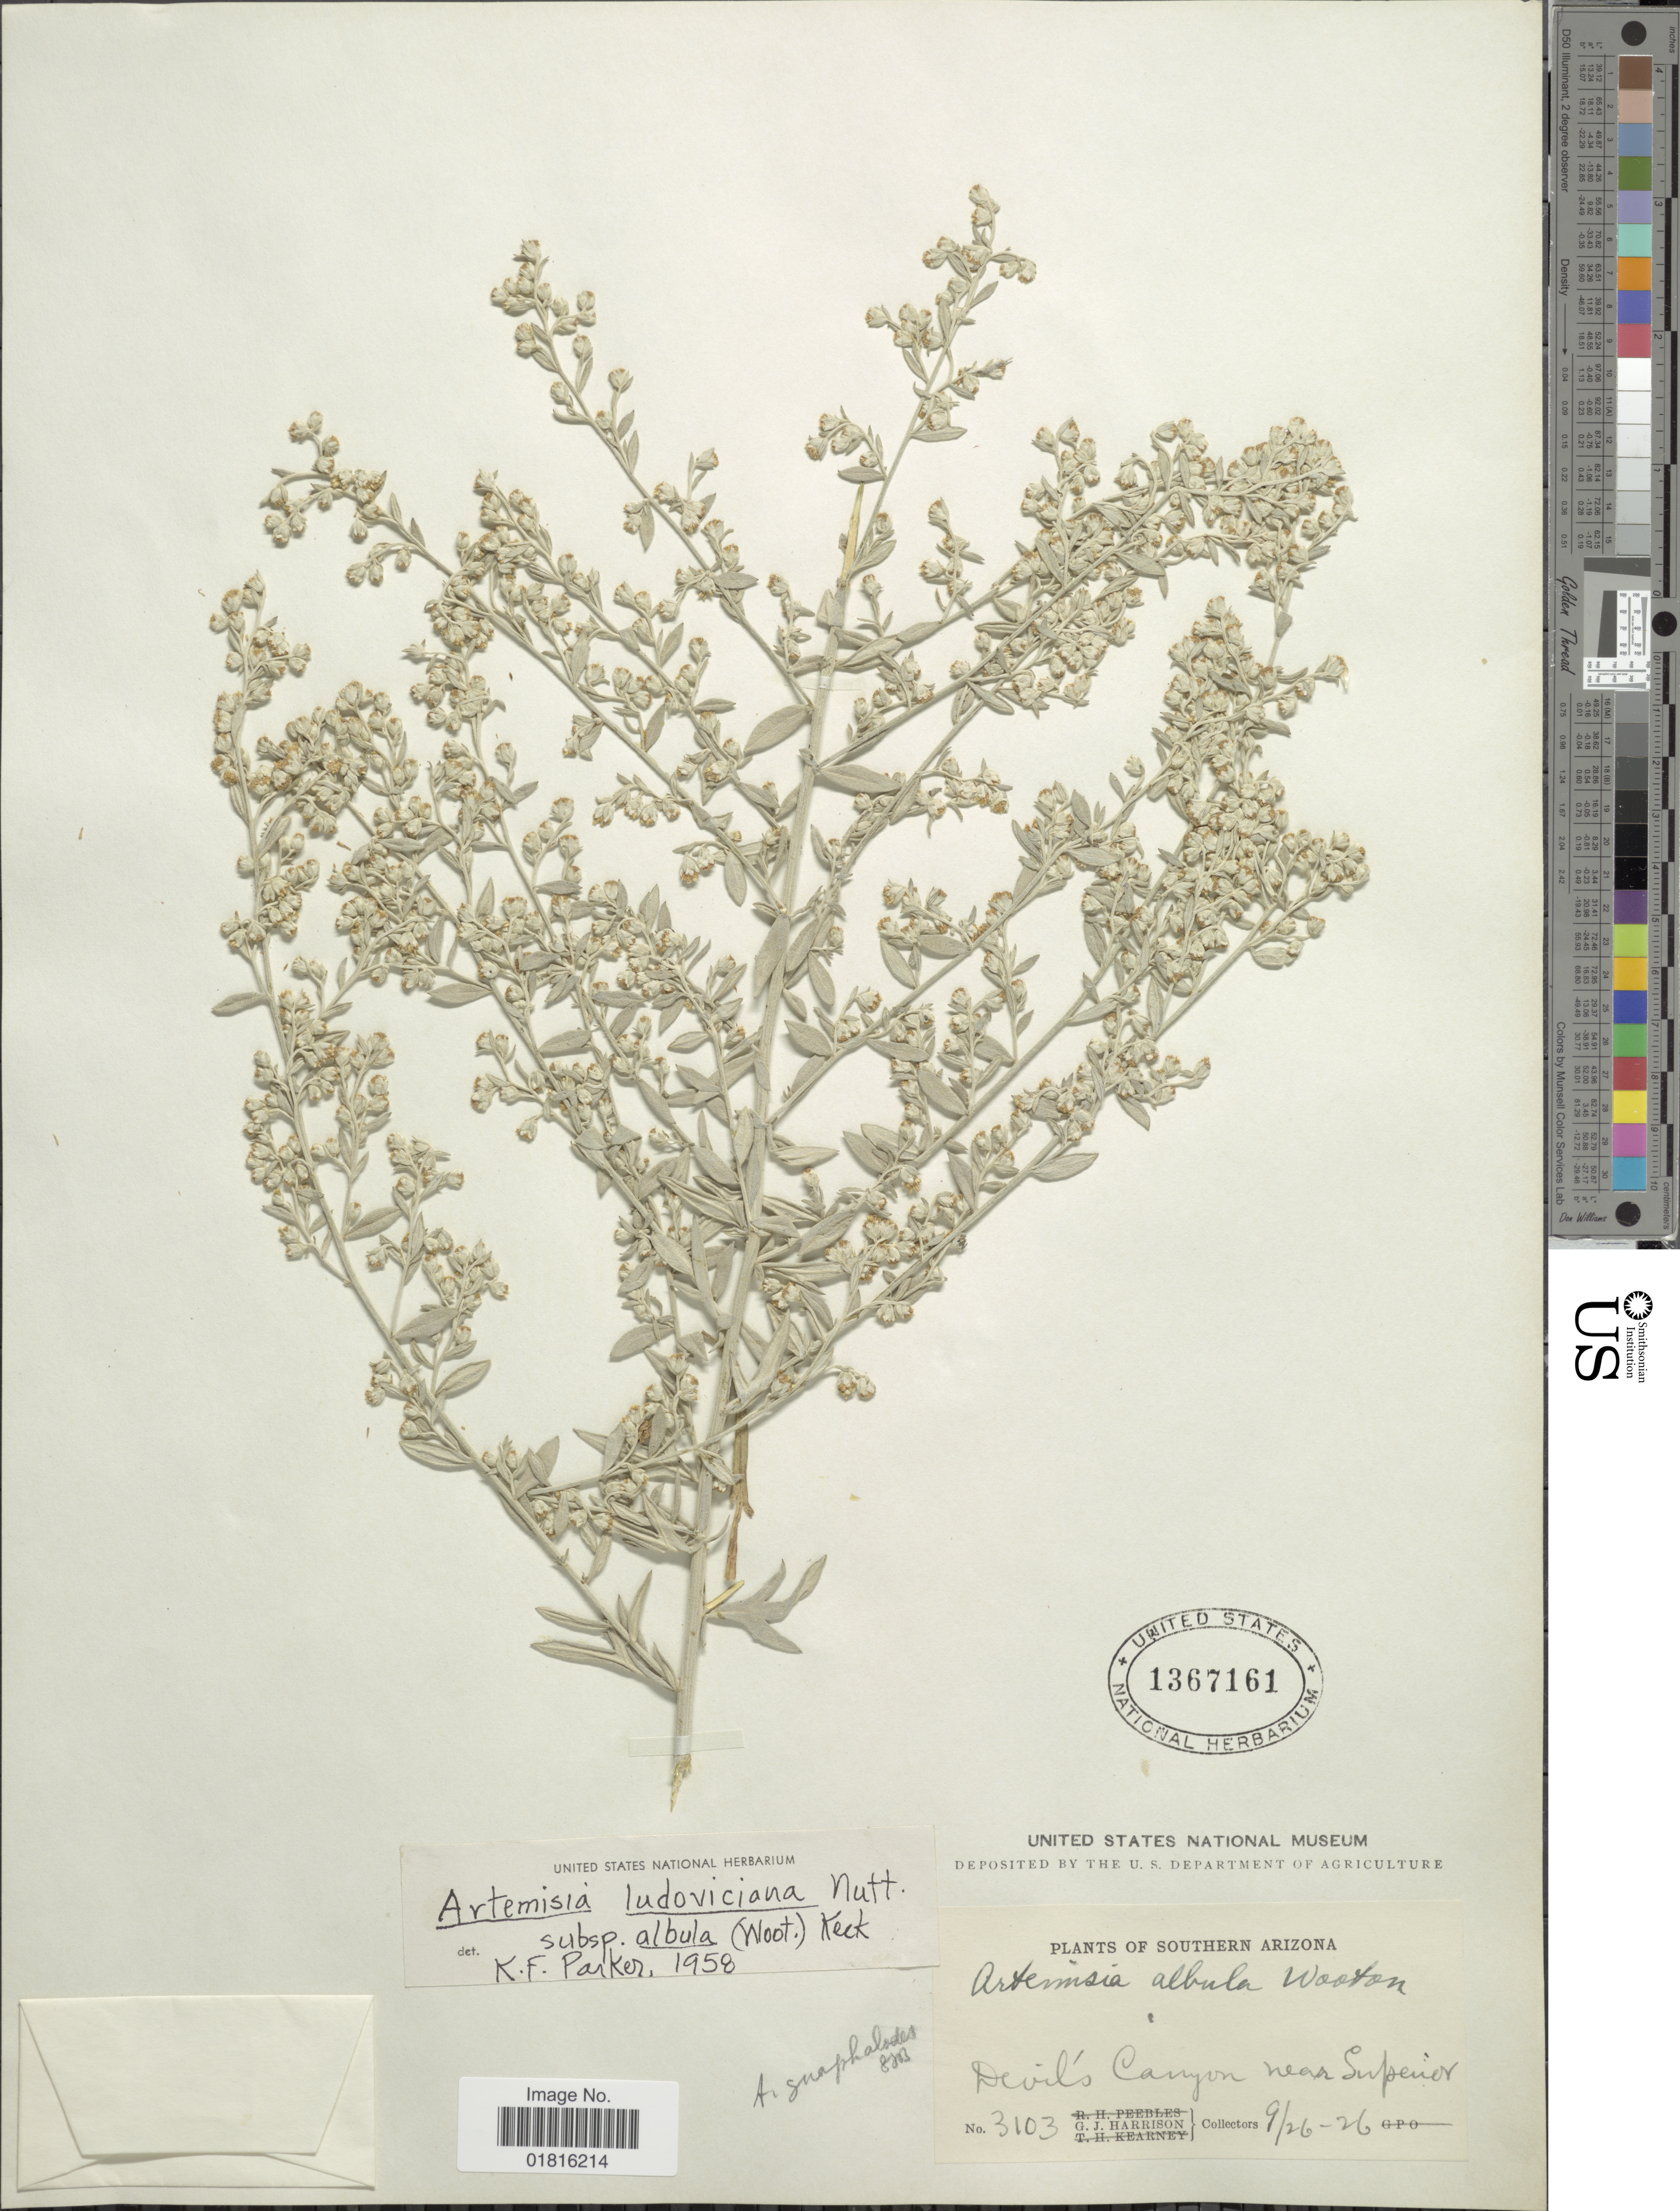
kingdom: Plantae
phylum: Tracheophyta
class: Magnoliopsida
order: Asterales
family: Asteraceae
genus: Artemisia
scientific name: Artemisia ludoviciana subsp. albula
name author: (Wooton) D.D. Keck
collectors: G. J. Harrison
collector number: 3103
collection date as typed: Transcribed d/m/y: 26/9/26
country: United States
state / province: Arizona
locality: Southern Arizona, Devil's Canyon near Superior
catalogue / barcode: US 1367161